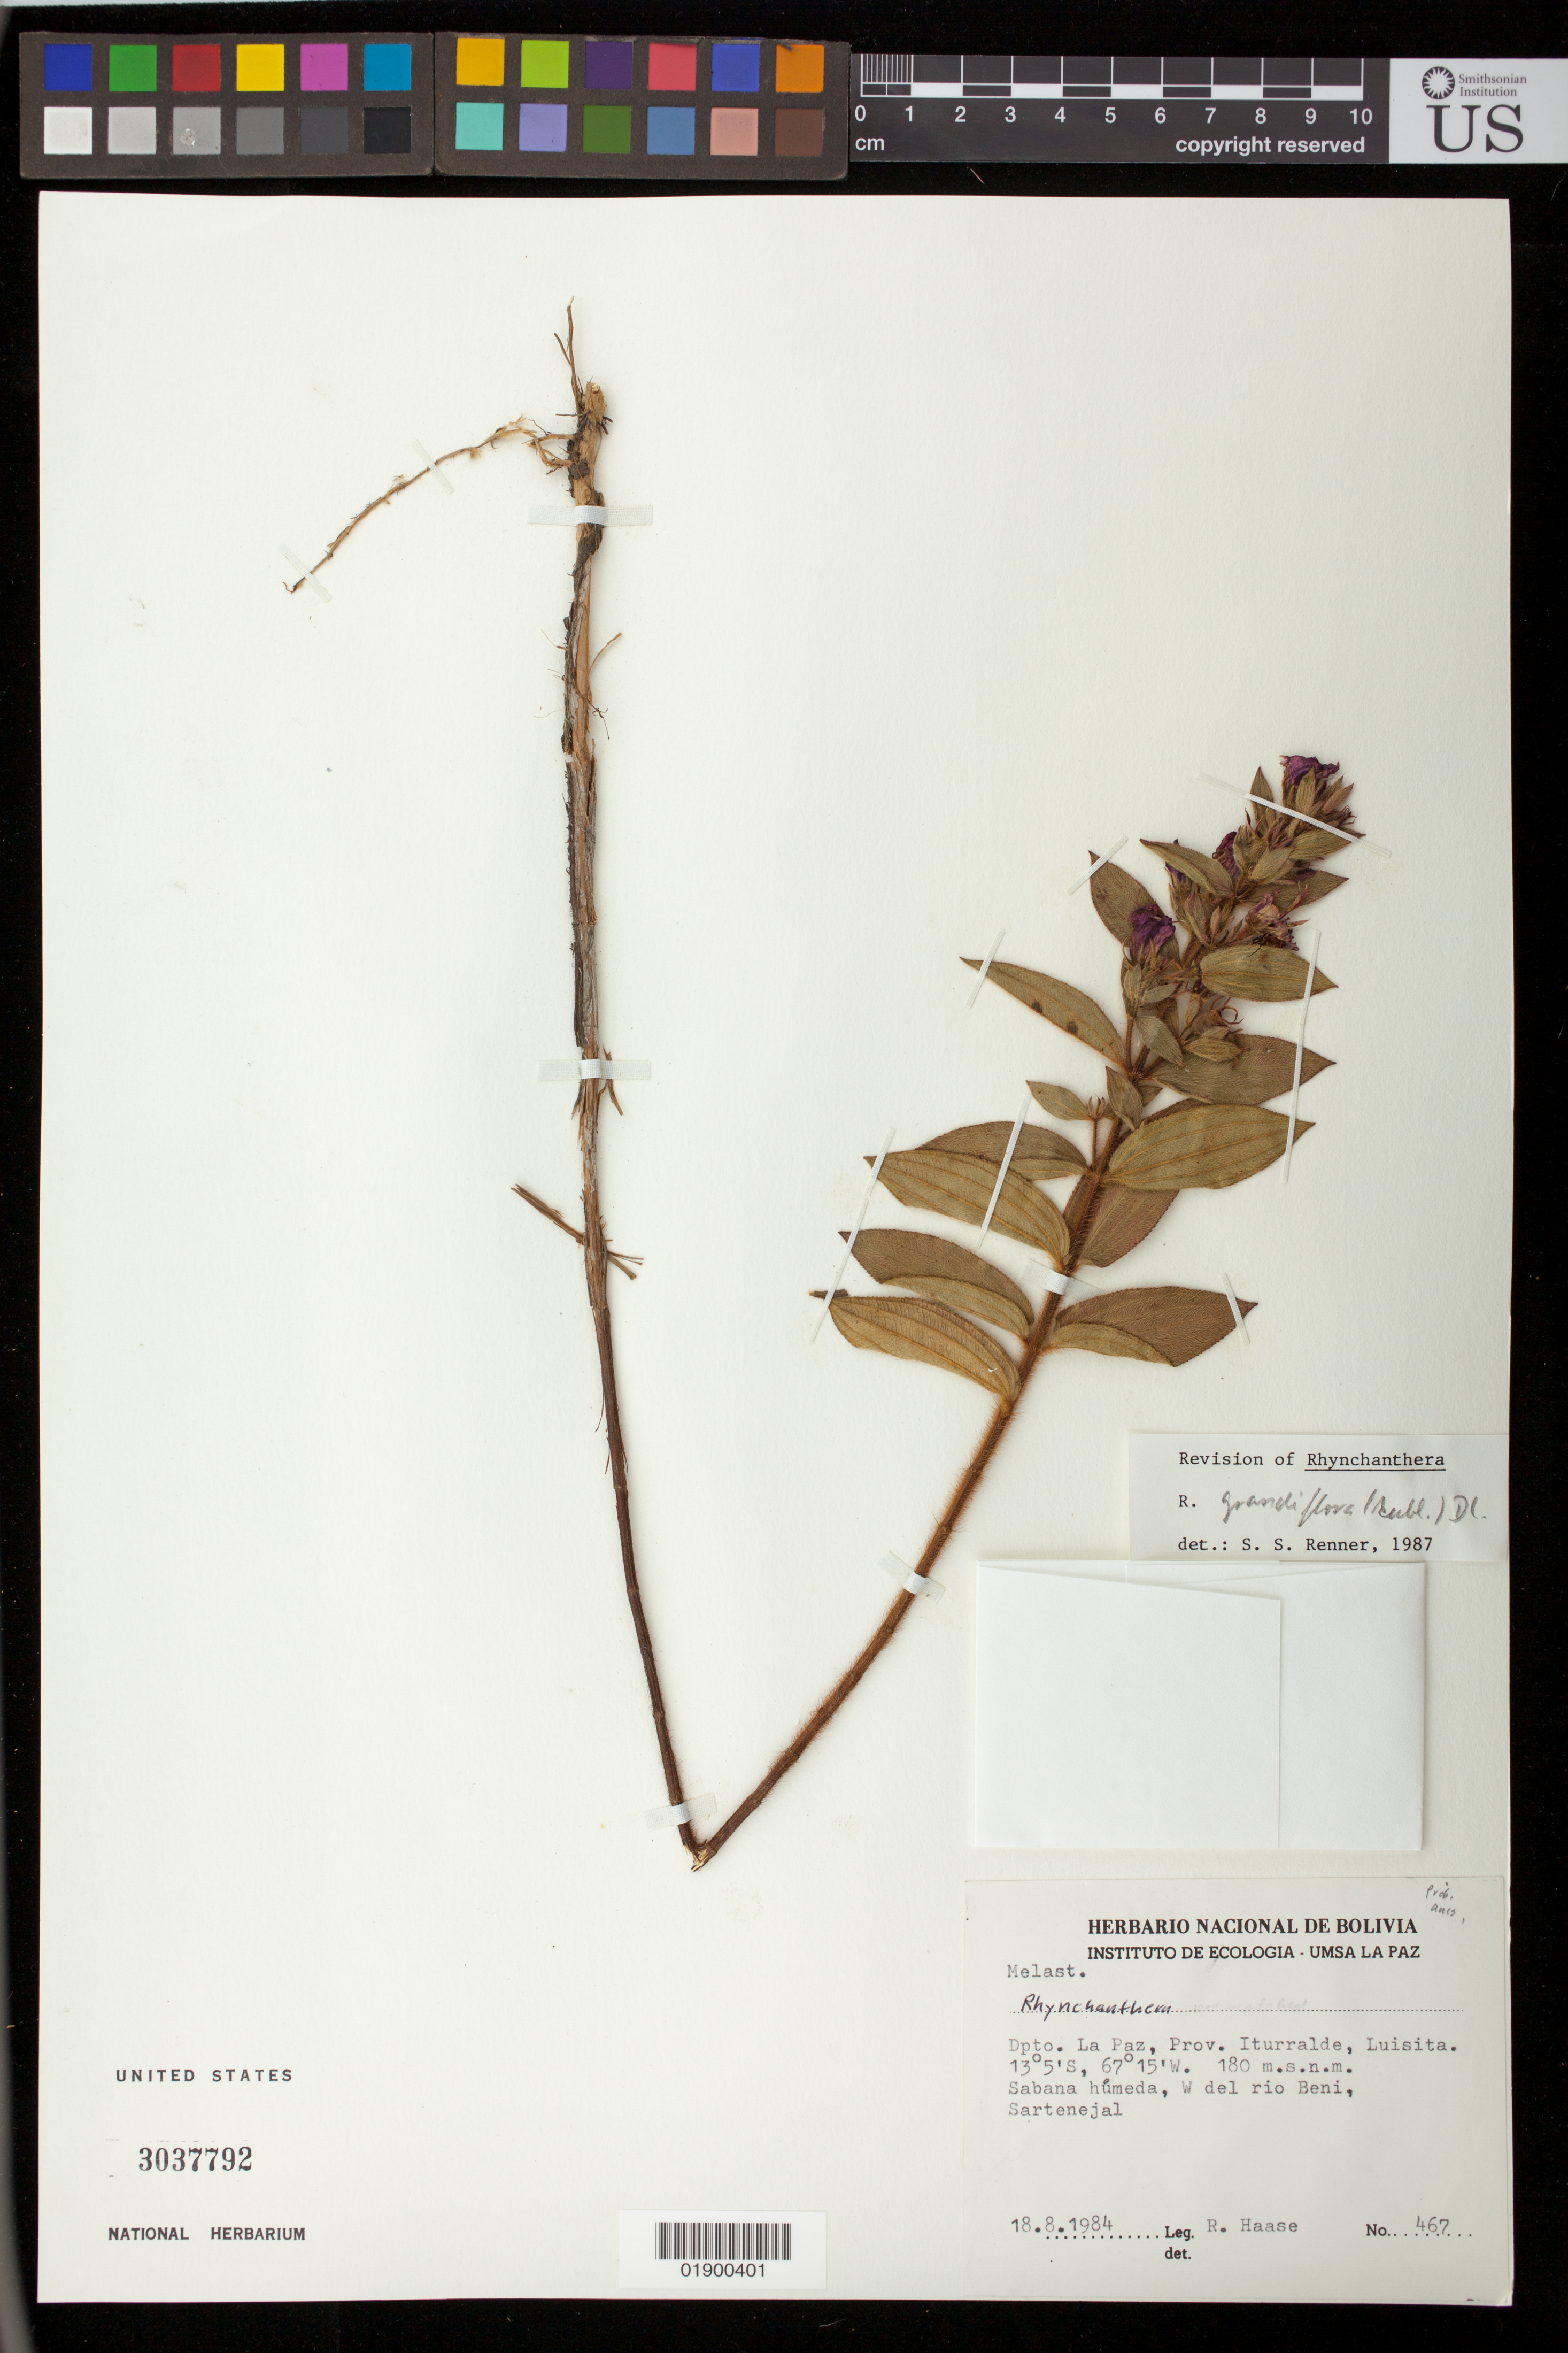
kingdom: Plantae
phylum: Tracheophyta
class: Magnoliopsida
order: Myrtales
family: Melastomataceae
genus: Rhynchanthera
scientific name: Rhynchanthera grandiflora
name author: (Aubl.) DC.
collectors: R. Haase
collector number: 467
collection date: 1984-08-18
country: Bolivia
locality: Dpto. La Paz, Prov. Iturralde, Luisita. W del rio Beni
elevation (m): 180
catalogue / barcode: US 3037792